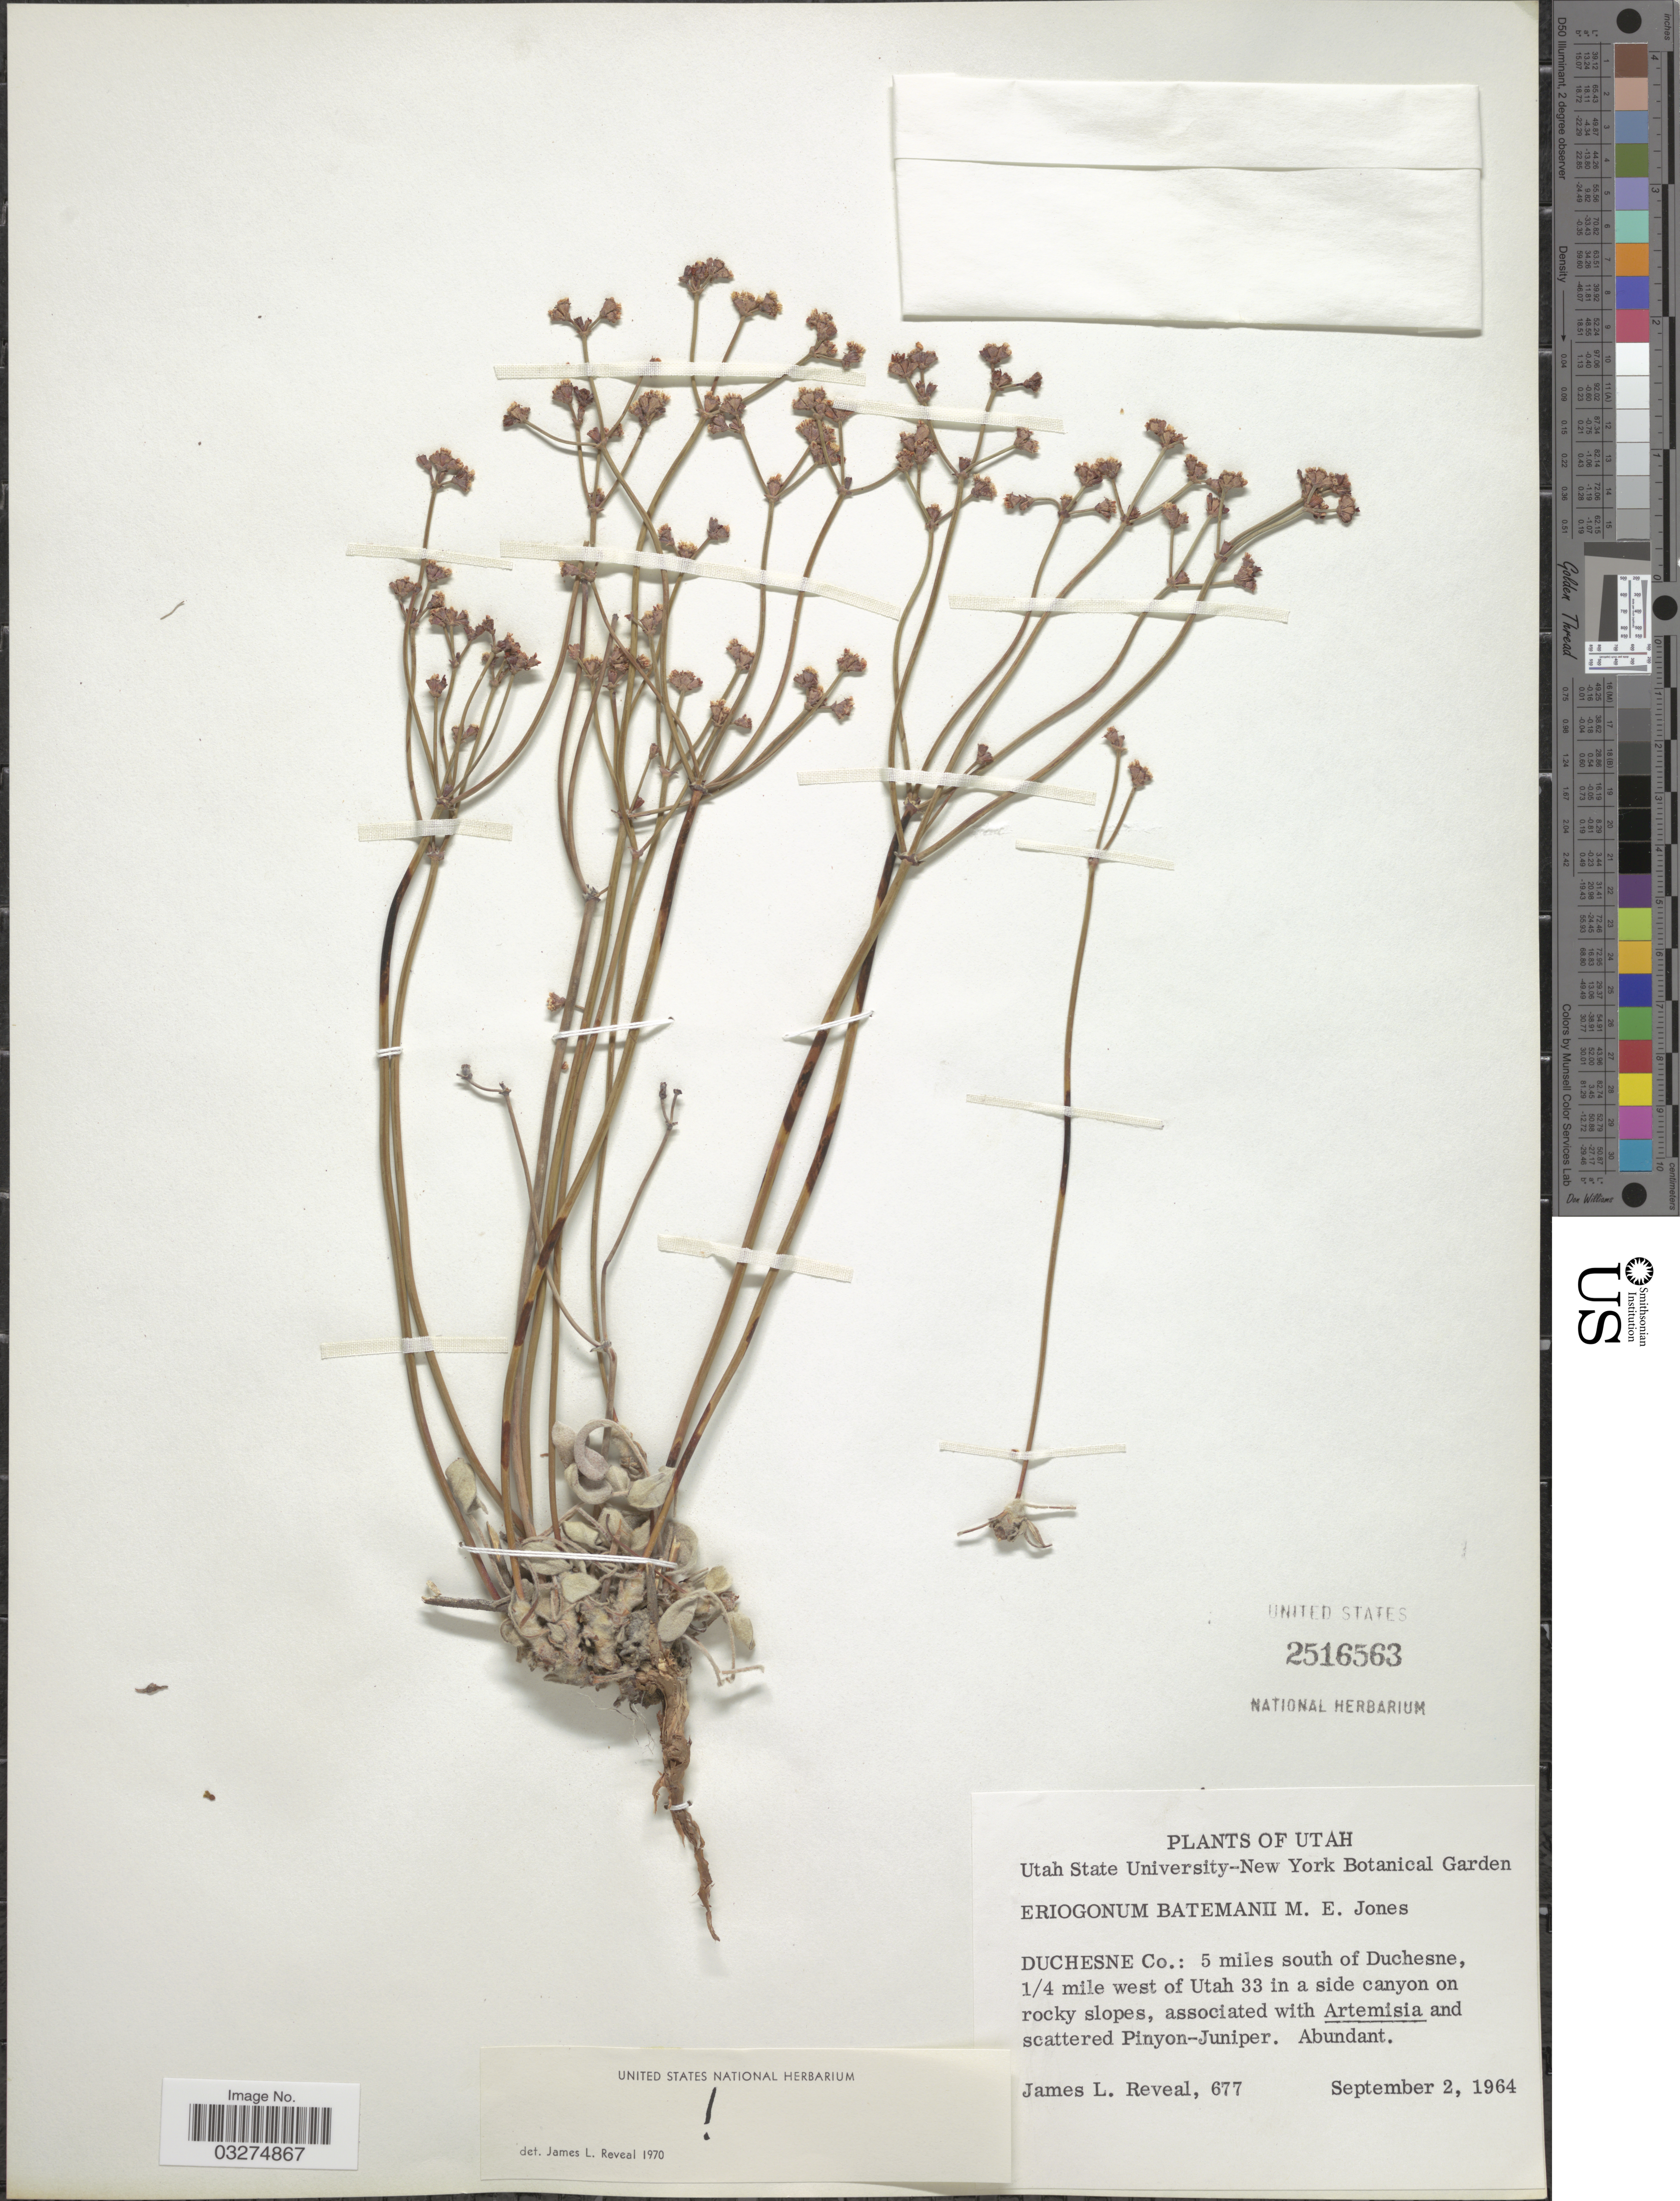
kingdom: Plantae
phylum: Tracheophyta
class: Magnoliopsida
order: Caryophyllales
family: Polygonaceae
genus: Eriogonum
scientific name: Eriogonum batemani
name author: M.E. Jones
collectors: J. L. Reveal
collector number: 677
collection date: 1964-09-02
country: United States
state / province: Utah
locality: Duchesne Co.: 5 miles south of Duchesne, 1/4 mile west of Utah 33 in a side canyon on rocky slopes. Pinyon-Juniper.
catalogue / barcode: US 2516563